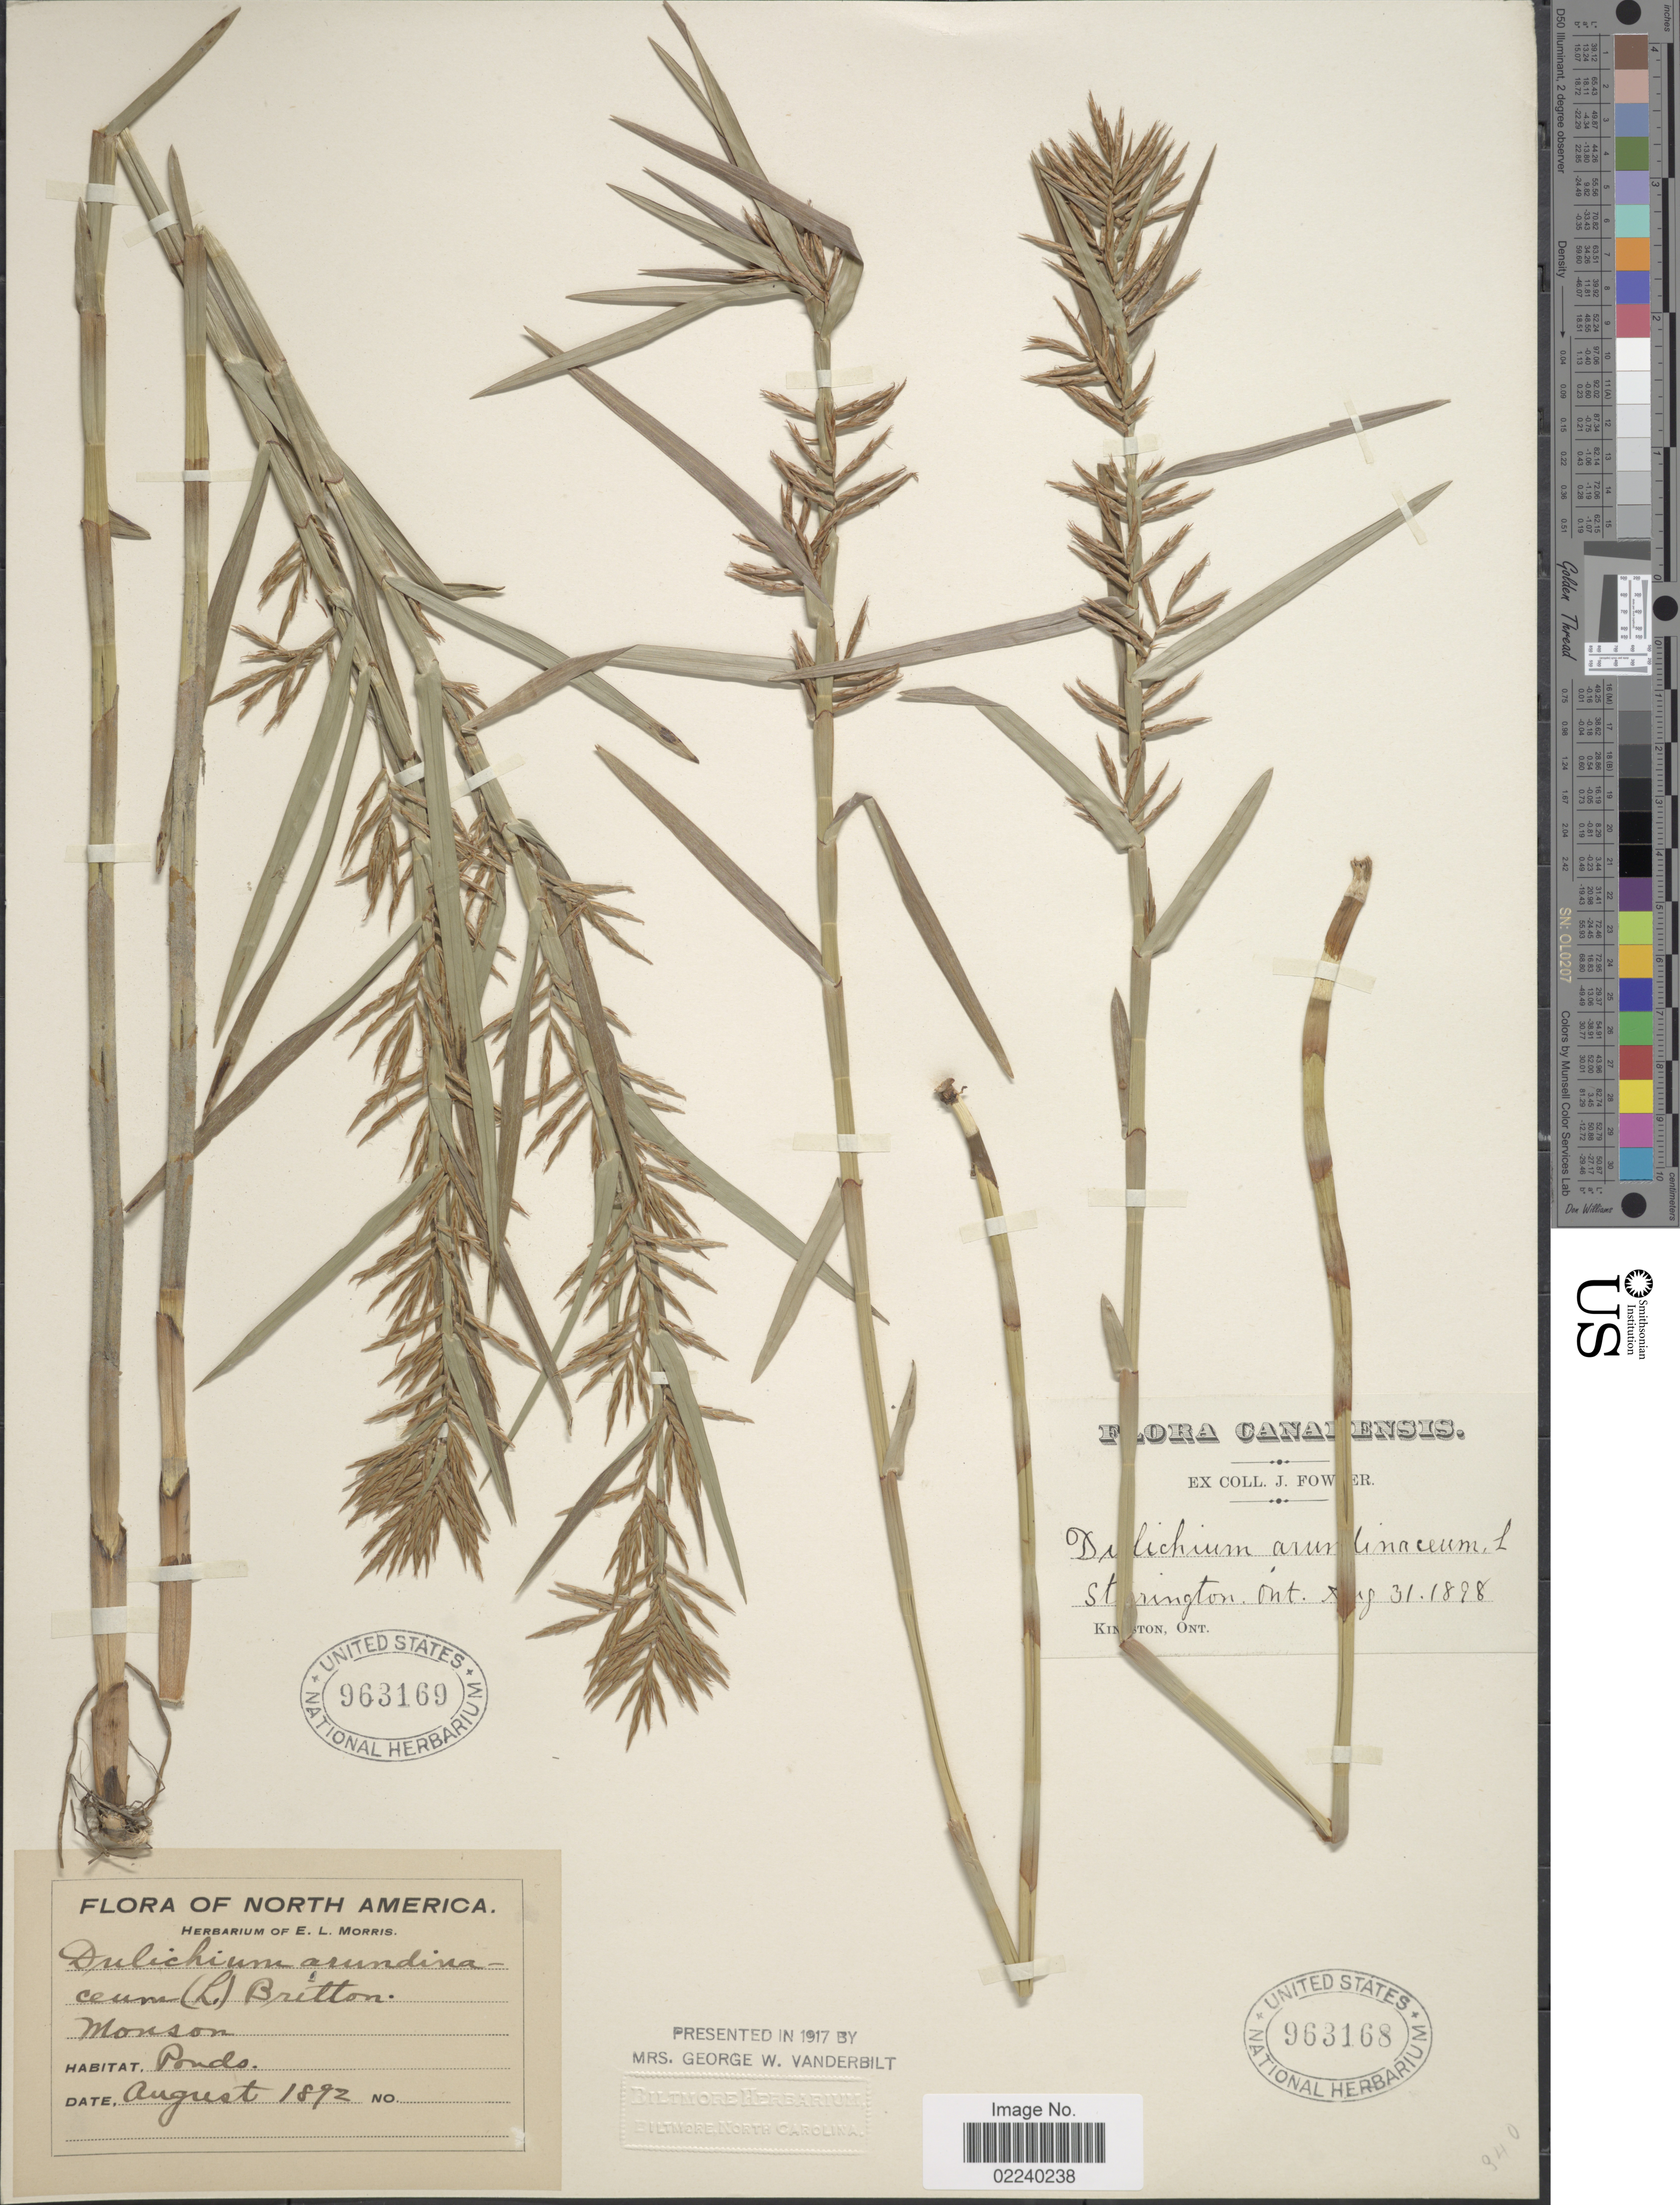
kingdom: Plantae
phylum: Tracheophyta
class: Liliopsida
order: Poales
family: Cyperaceae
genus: Dulichium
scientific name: Dulichium arundinaceum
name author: (L.) Britton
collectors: E. Morris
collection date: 1892-08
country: Canada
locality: North America, Monson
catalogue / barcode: US 963169